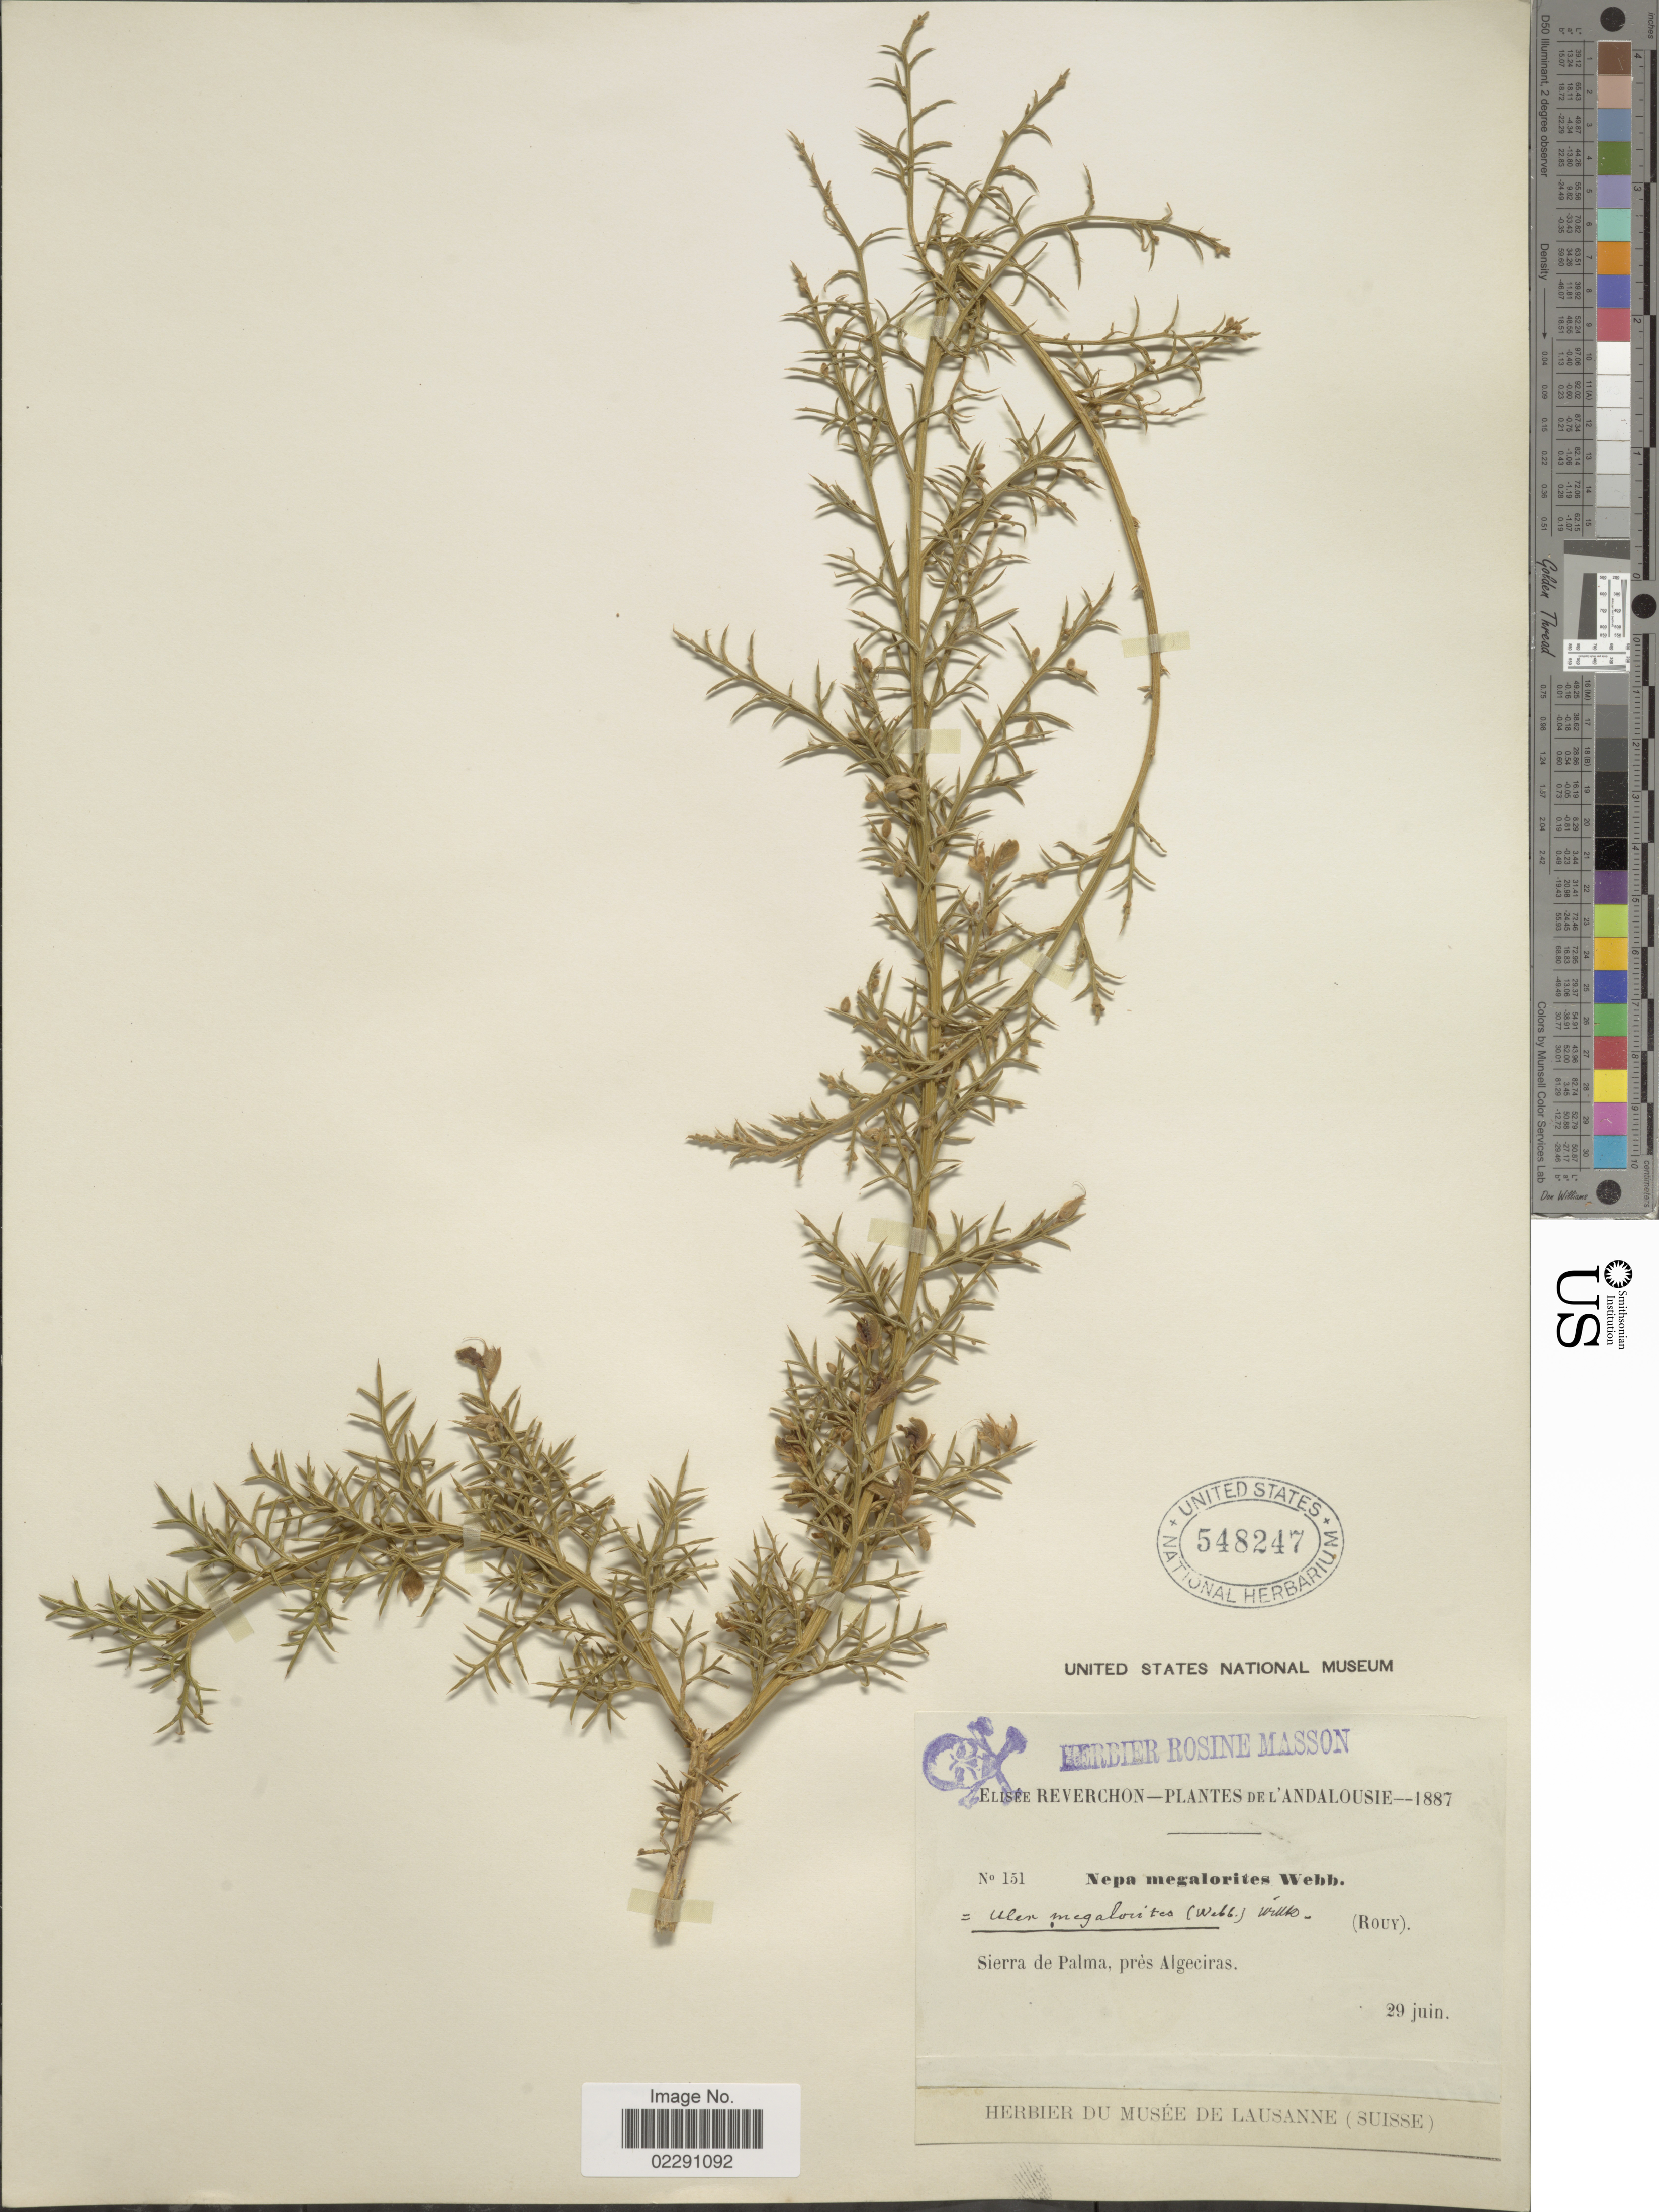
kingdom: Plantae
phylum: Tracheophyta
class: Magnoliopsida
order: Fabales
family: Fabaceae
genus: Ulex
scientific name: Ulex megalorites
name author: Willk.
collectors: E. Reverchon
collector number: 151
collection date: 1887-06-29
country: Spain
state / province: Andalucía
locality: Andalousie, Sierra de Palma, pres Algeciras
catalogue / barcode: US 548247